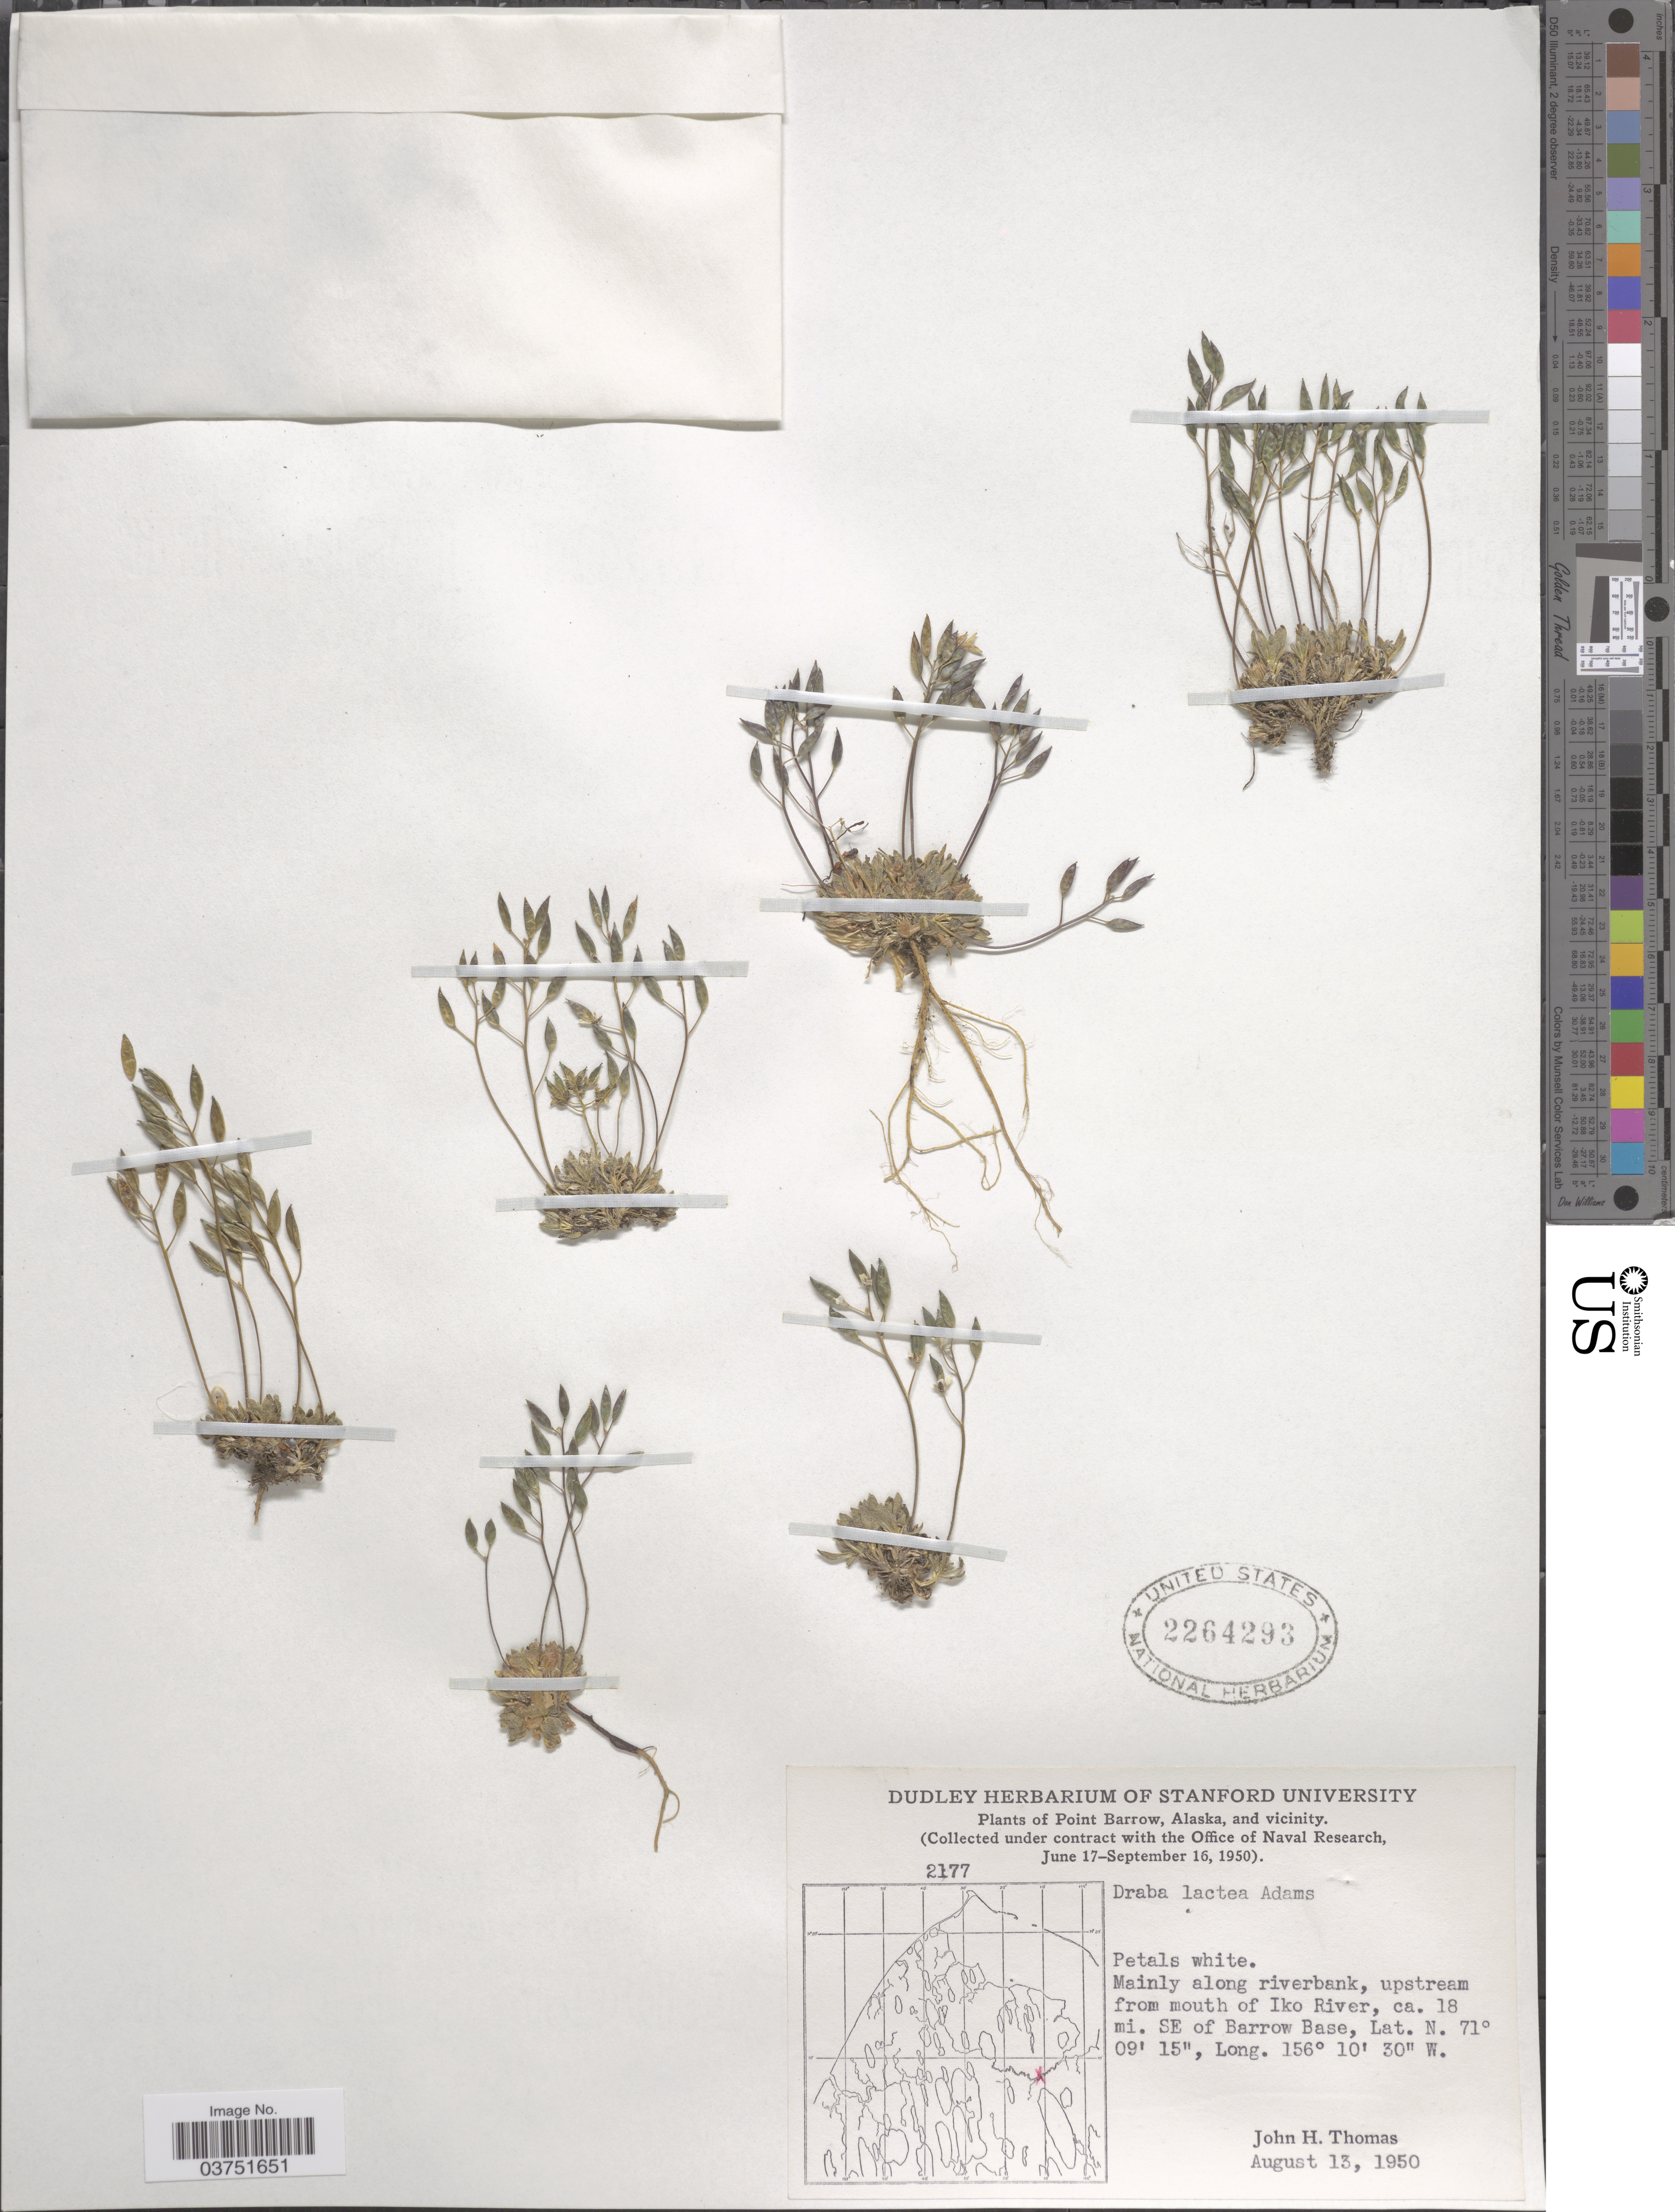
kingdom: Plantae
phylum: Tracheophyta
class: Magnoliopsida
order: Brassicales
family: Brassicaceae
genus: Draba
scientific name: Draba lactea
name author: Adams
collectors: J. H. Thomas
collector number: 2177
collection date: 1950-08-13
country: United States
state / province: Alaska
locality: Point Barrow and vicinity. Upstream from mouth of Iko River, ca. 18 mi. SE of Barrow Base.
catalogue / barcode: US 2264293